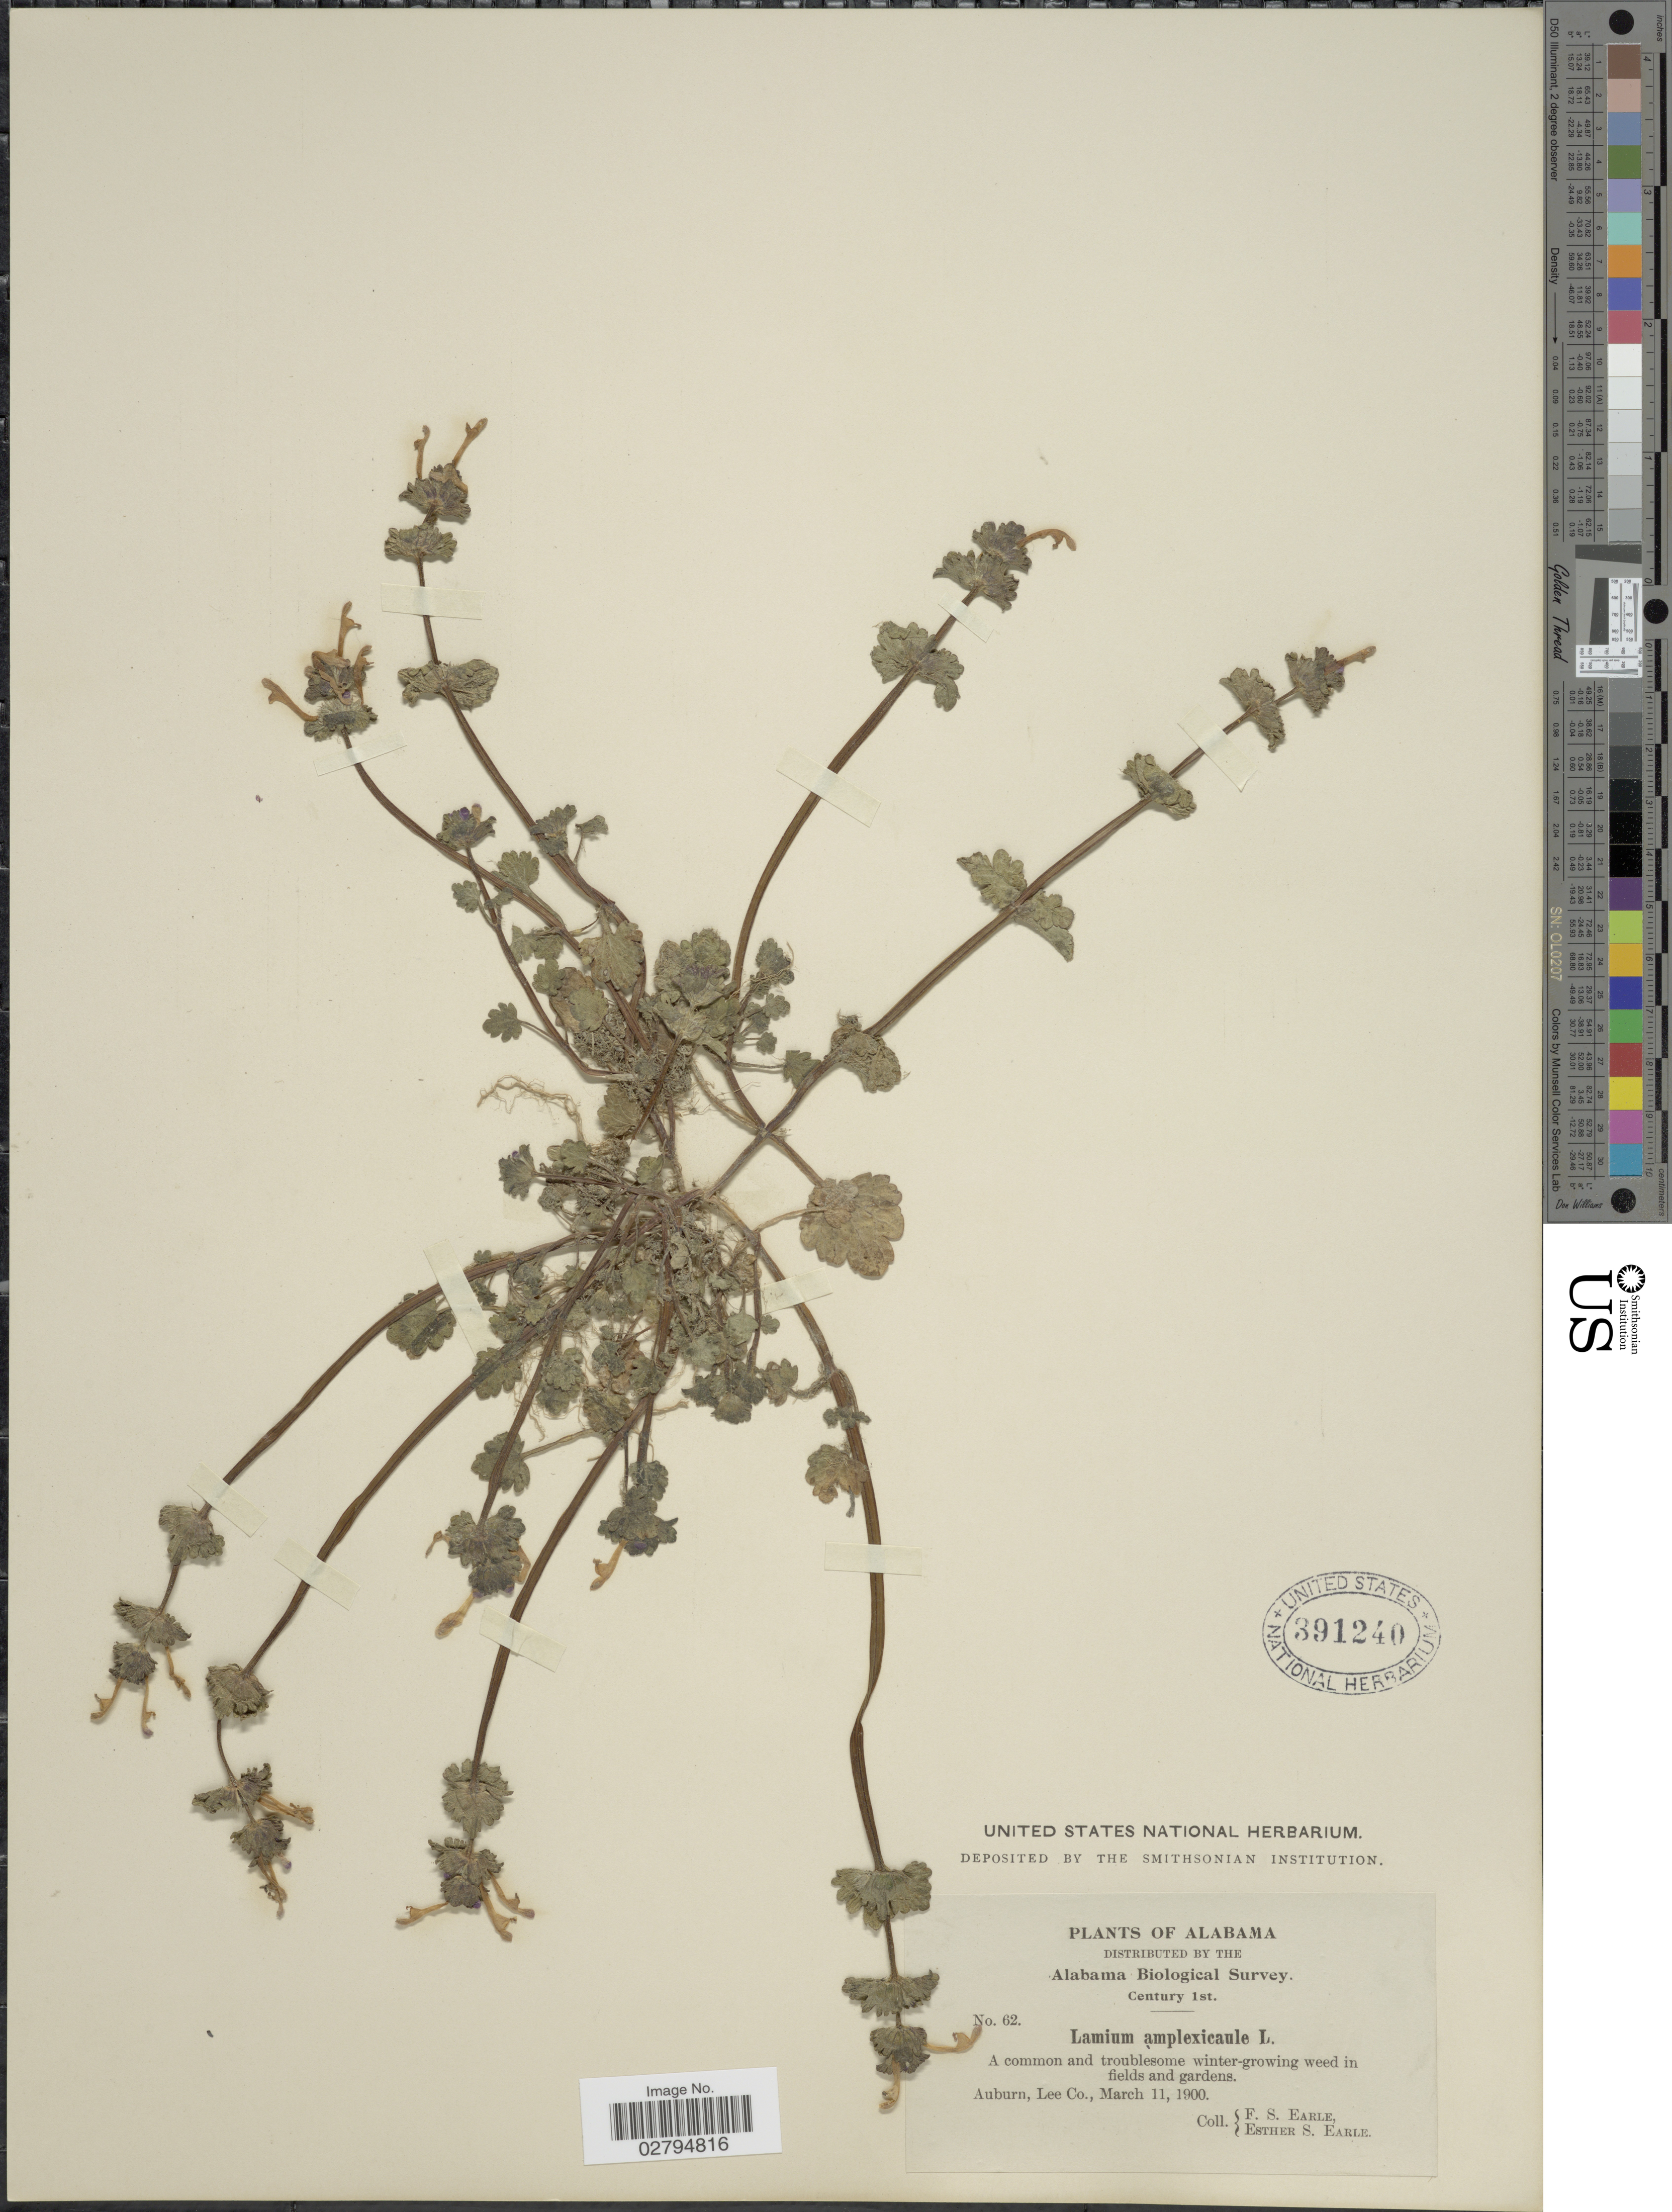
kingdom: Plantae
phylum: Tracheophyta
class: Magnoliopsida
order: Lamiales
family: Lamiaceae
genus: Lamium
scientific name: Lamium amplexicaule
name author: L.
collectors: F. S. Earle & E. S. Earle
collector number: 62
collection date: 1900-03-11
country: United States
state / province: Alabama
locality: Auburn, Lee Co.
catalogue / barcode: US 391240